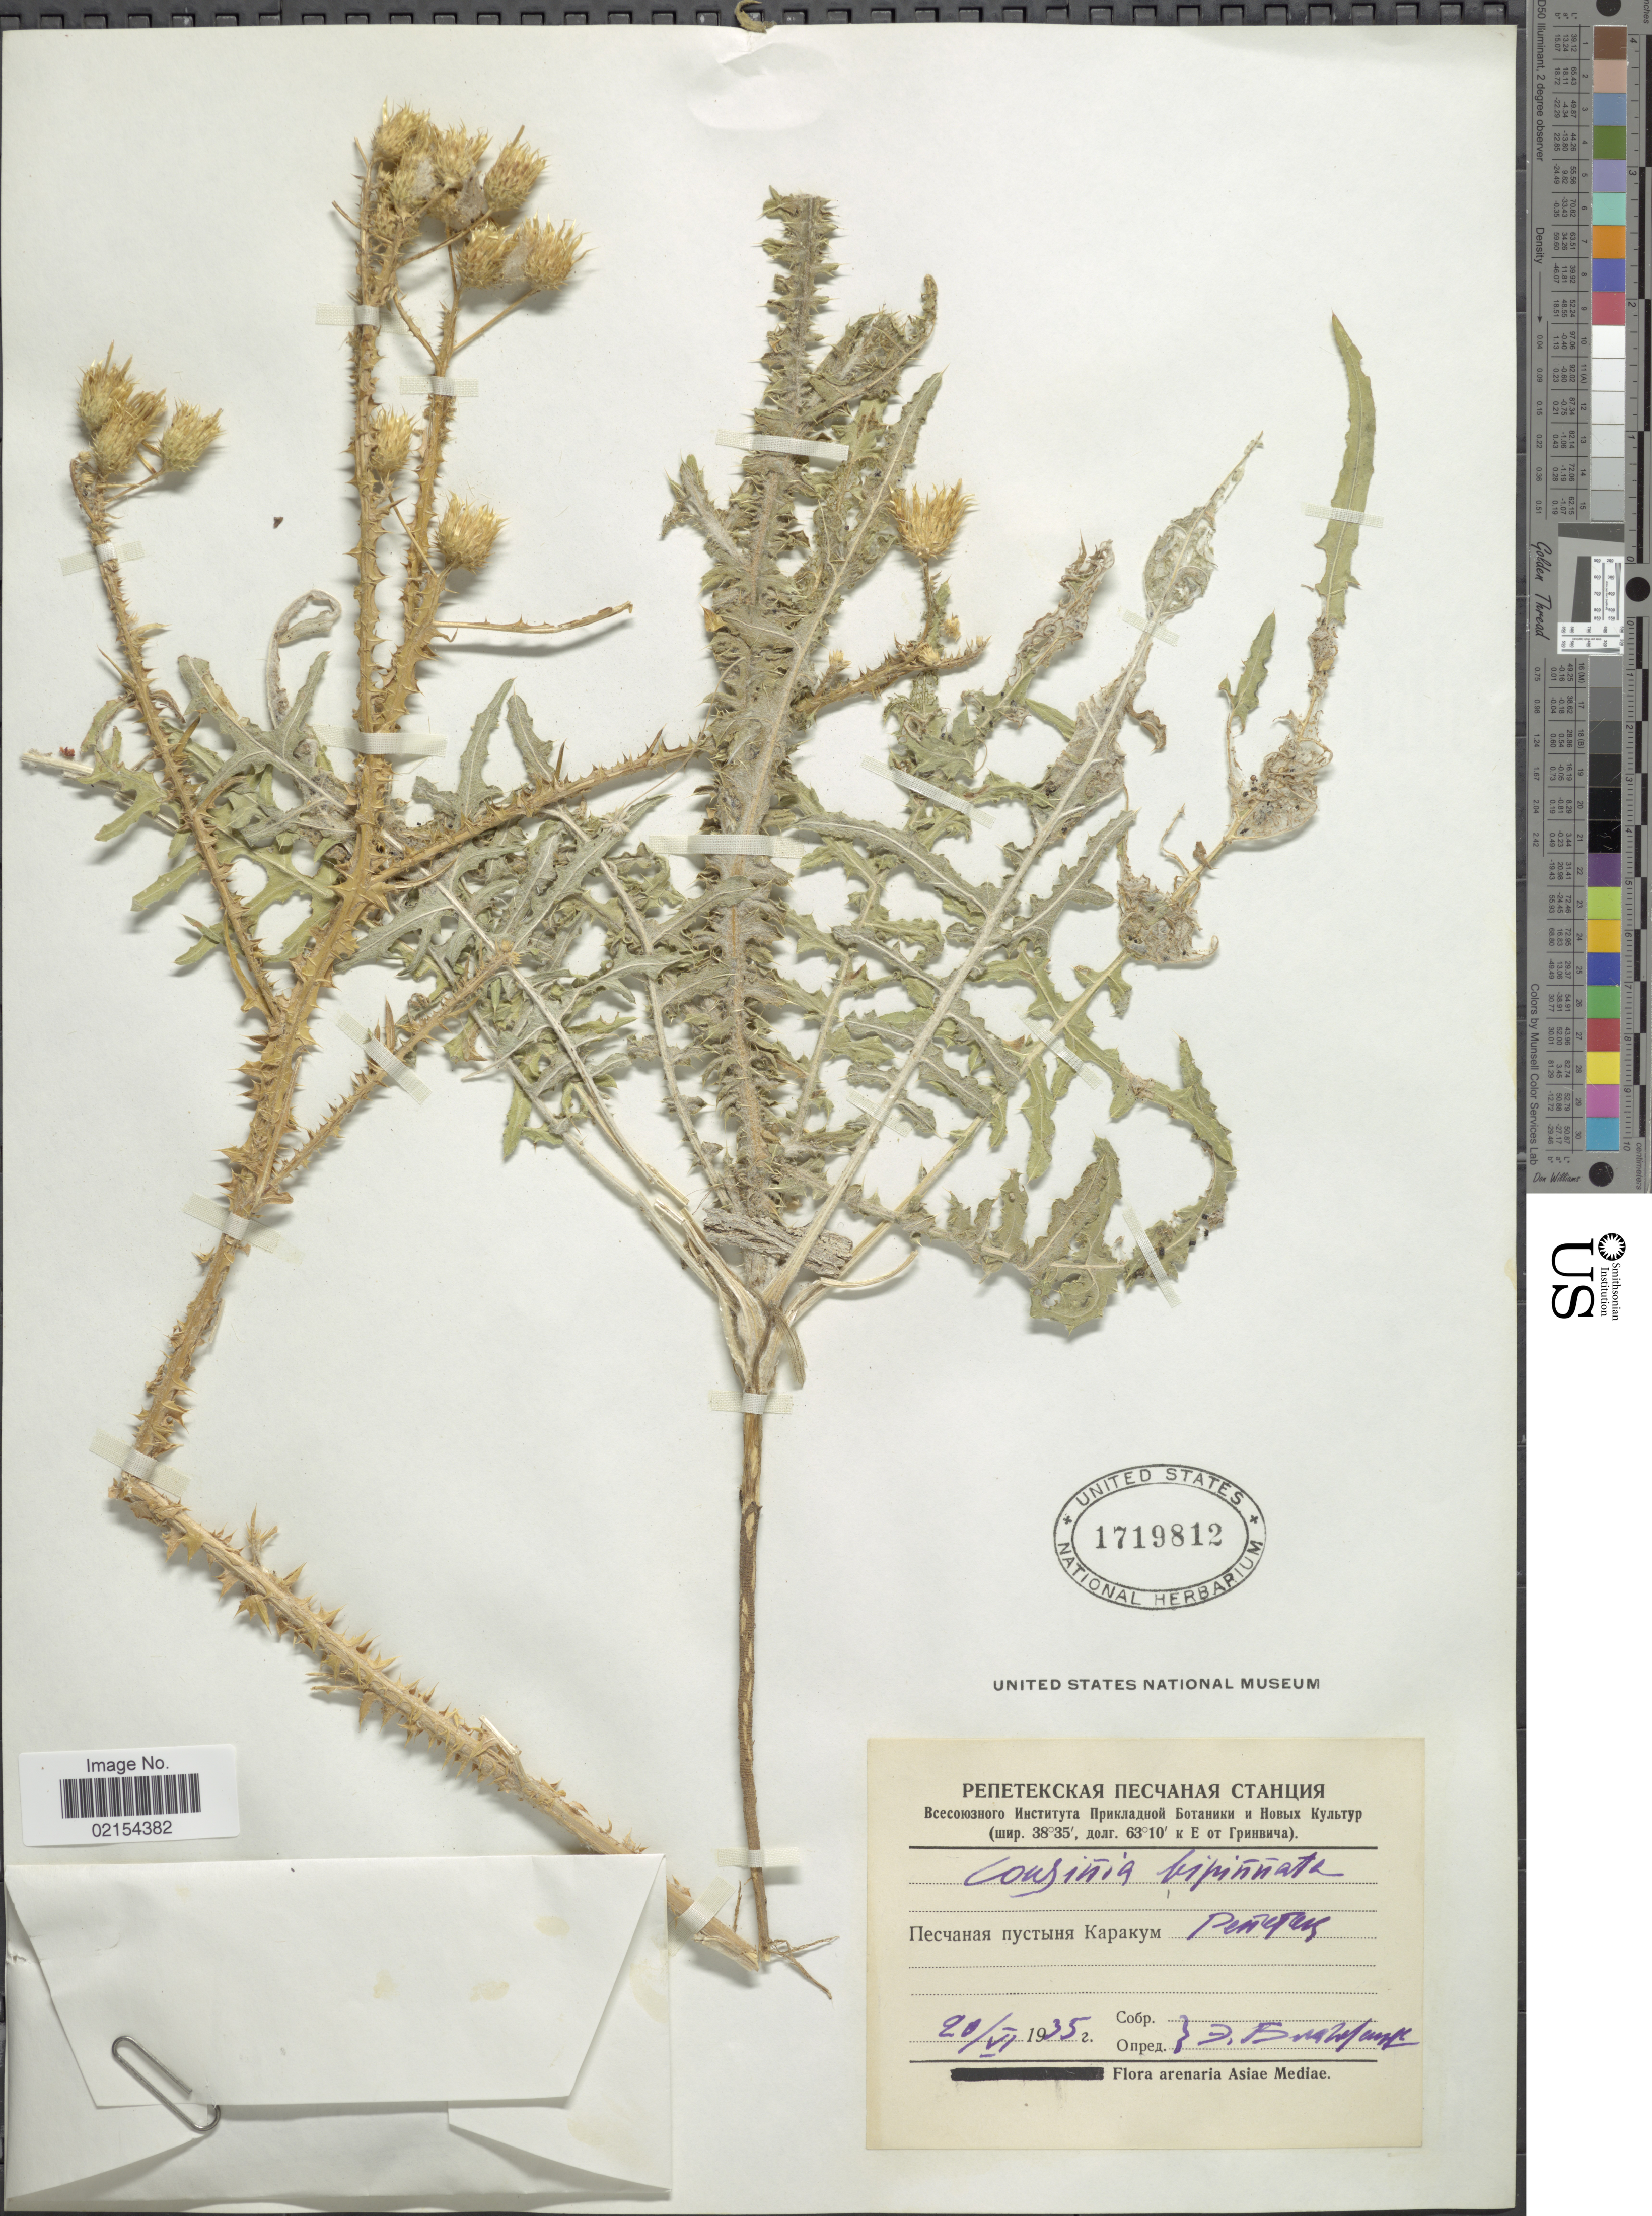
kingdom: Plantae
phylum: Tracheophyta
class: Magnoliopsida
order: Asterales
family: Asteraceae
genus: Cousinia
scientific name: Cousinia bipinnata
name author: Boiss.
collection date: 1935-06-20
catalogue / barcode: US 1719812